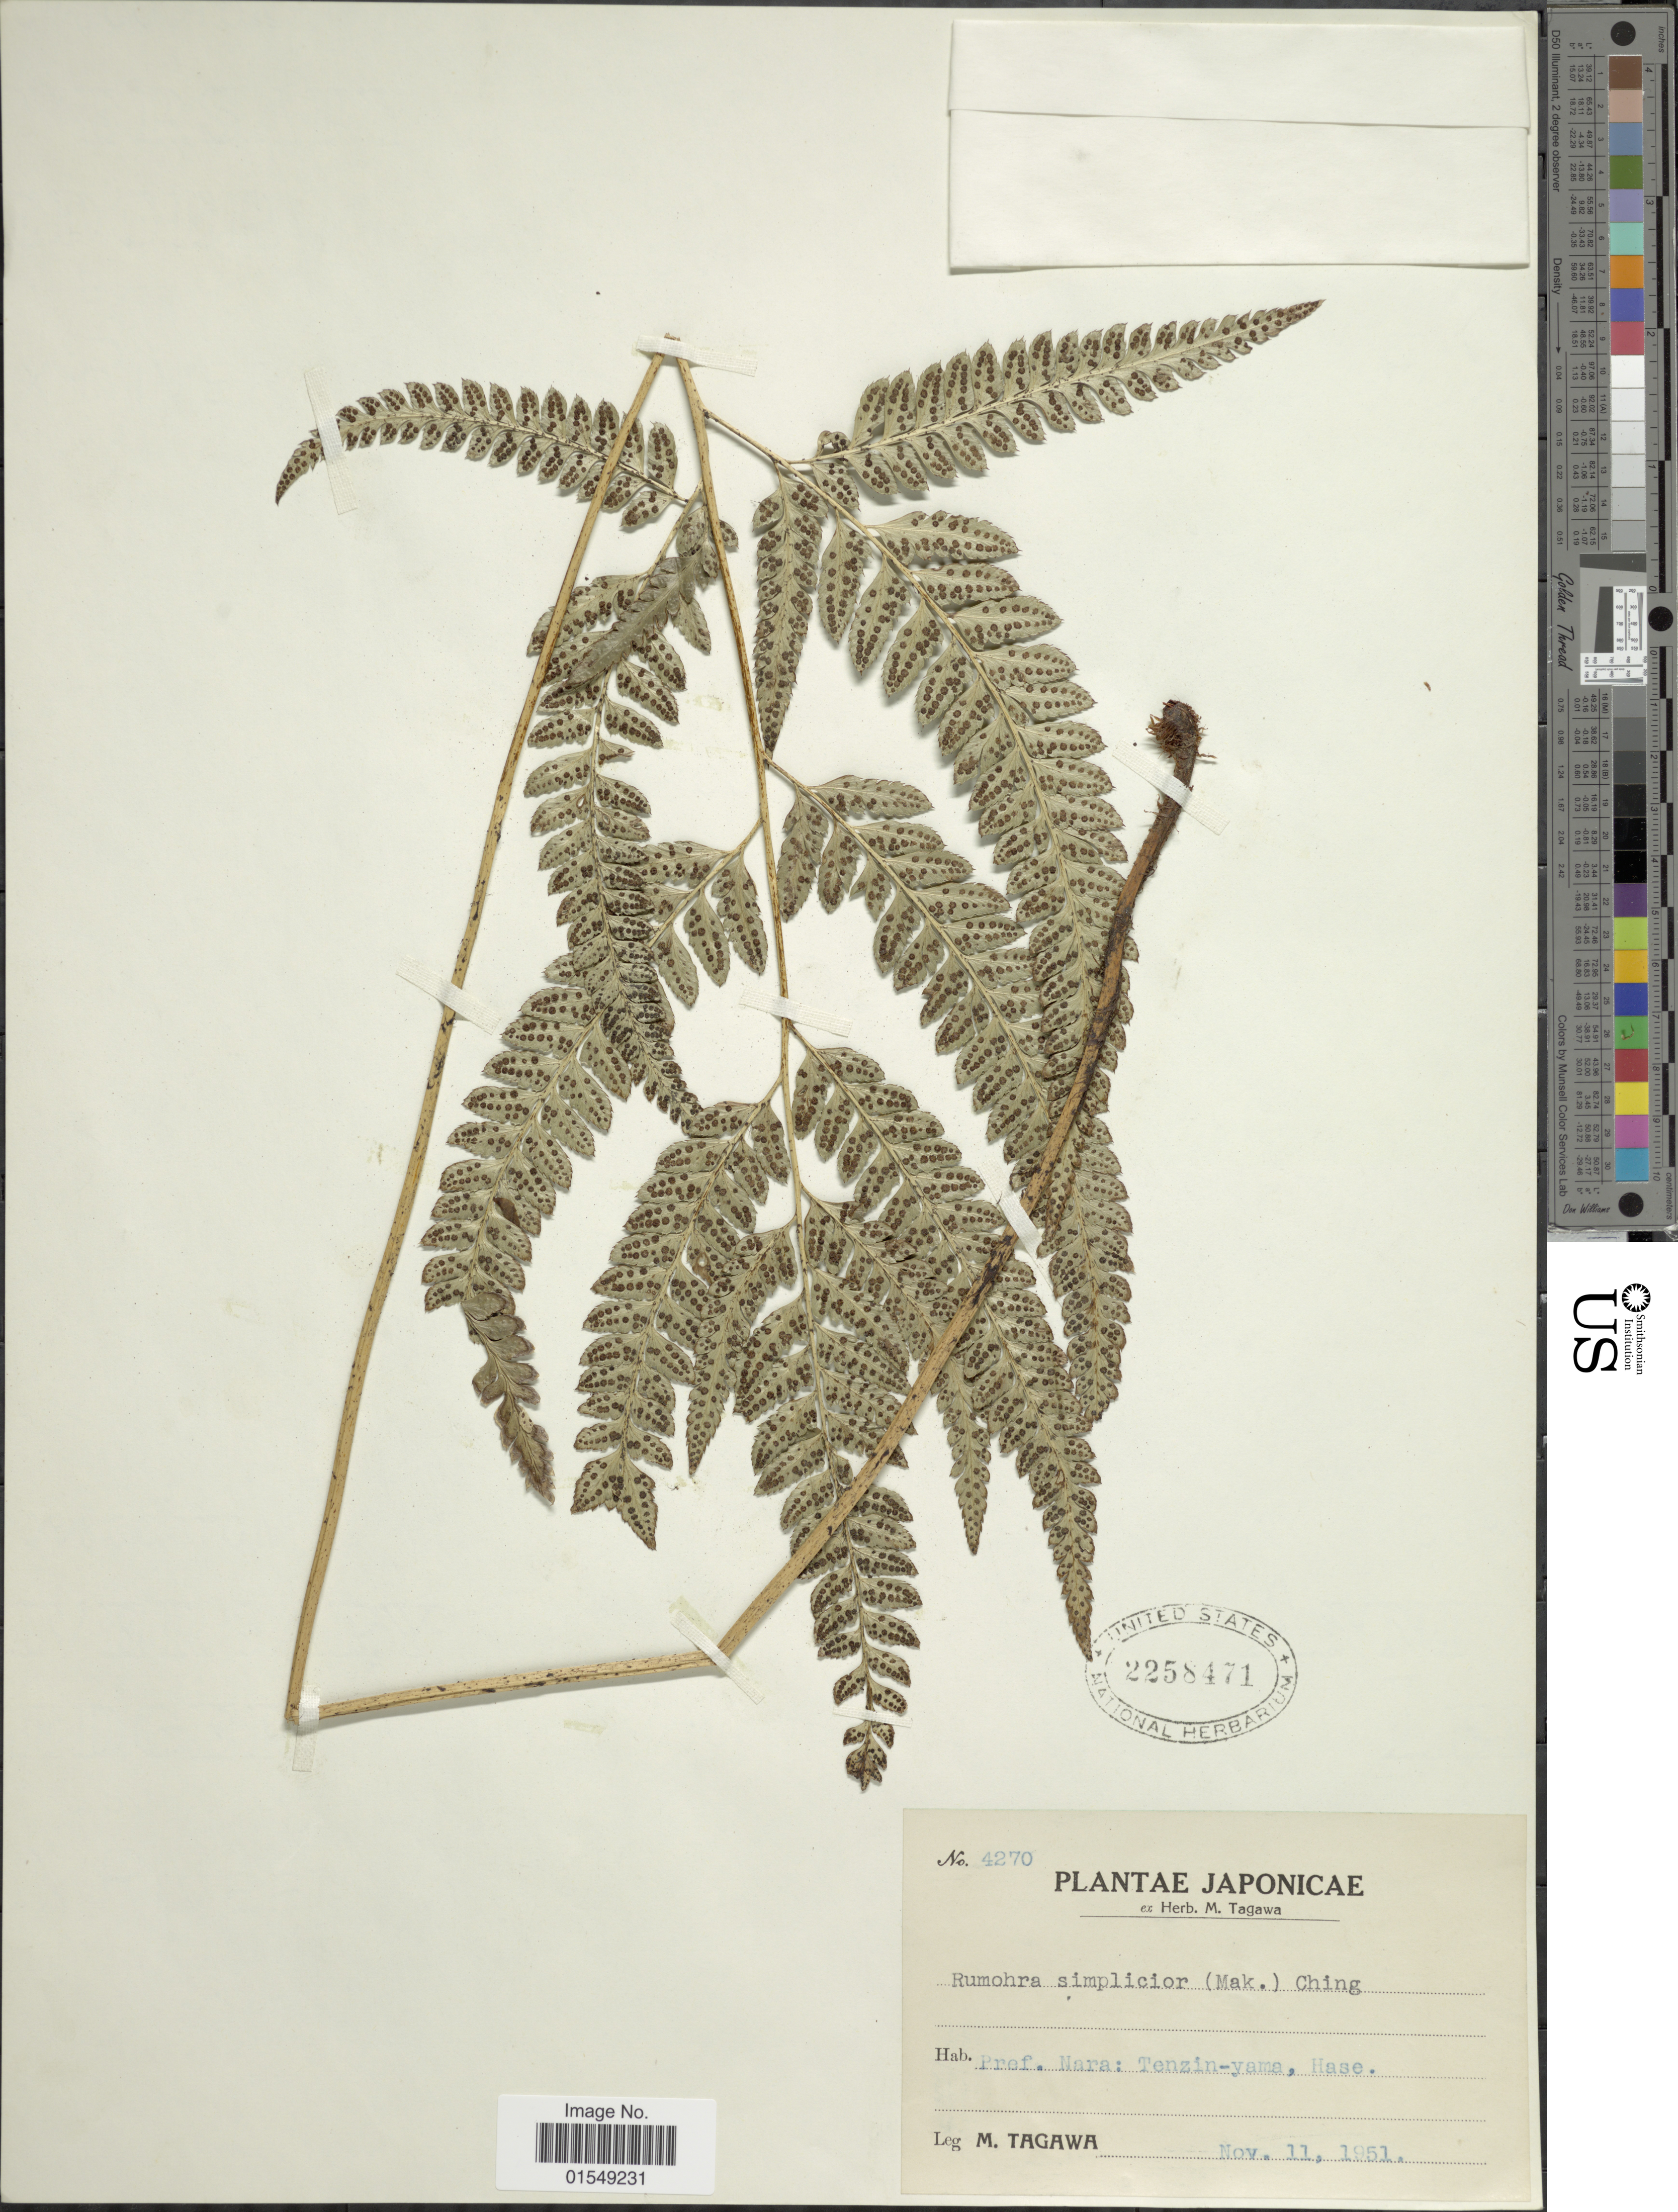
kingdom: Plantae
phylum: Tracheophyta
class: Polypodiopsida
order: Polypodiales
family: Dryopteridaceae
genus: Arachniodes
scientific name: Arachniodes simplicior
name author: (Makino) Ohwi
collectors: M. Tagawa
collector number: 4270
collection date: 1951-11-11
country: Japan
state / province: Nara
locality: Japonicae, Pref. Nara: Tenzin-yama, Hase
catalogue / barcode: US 2258471